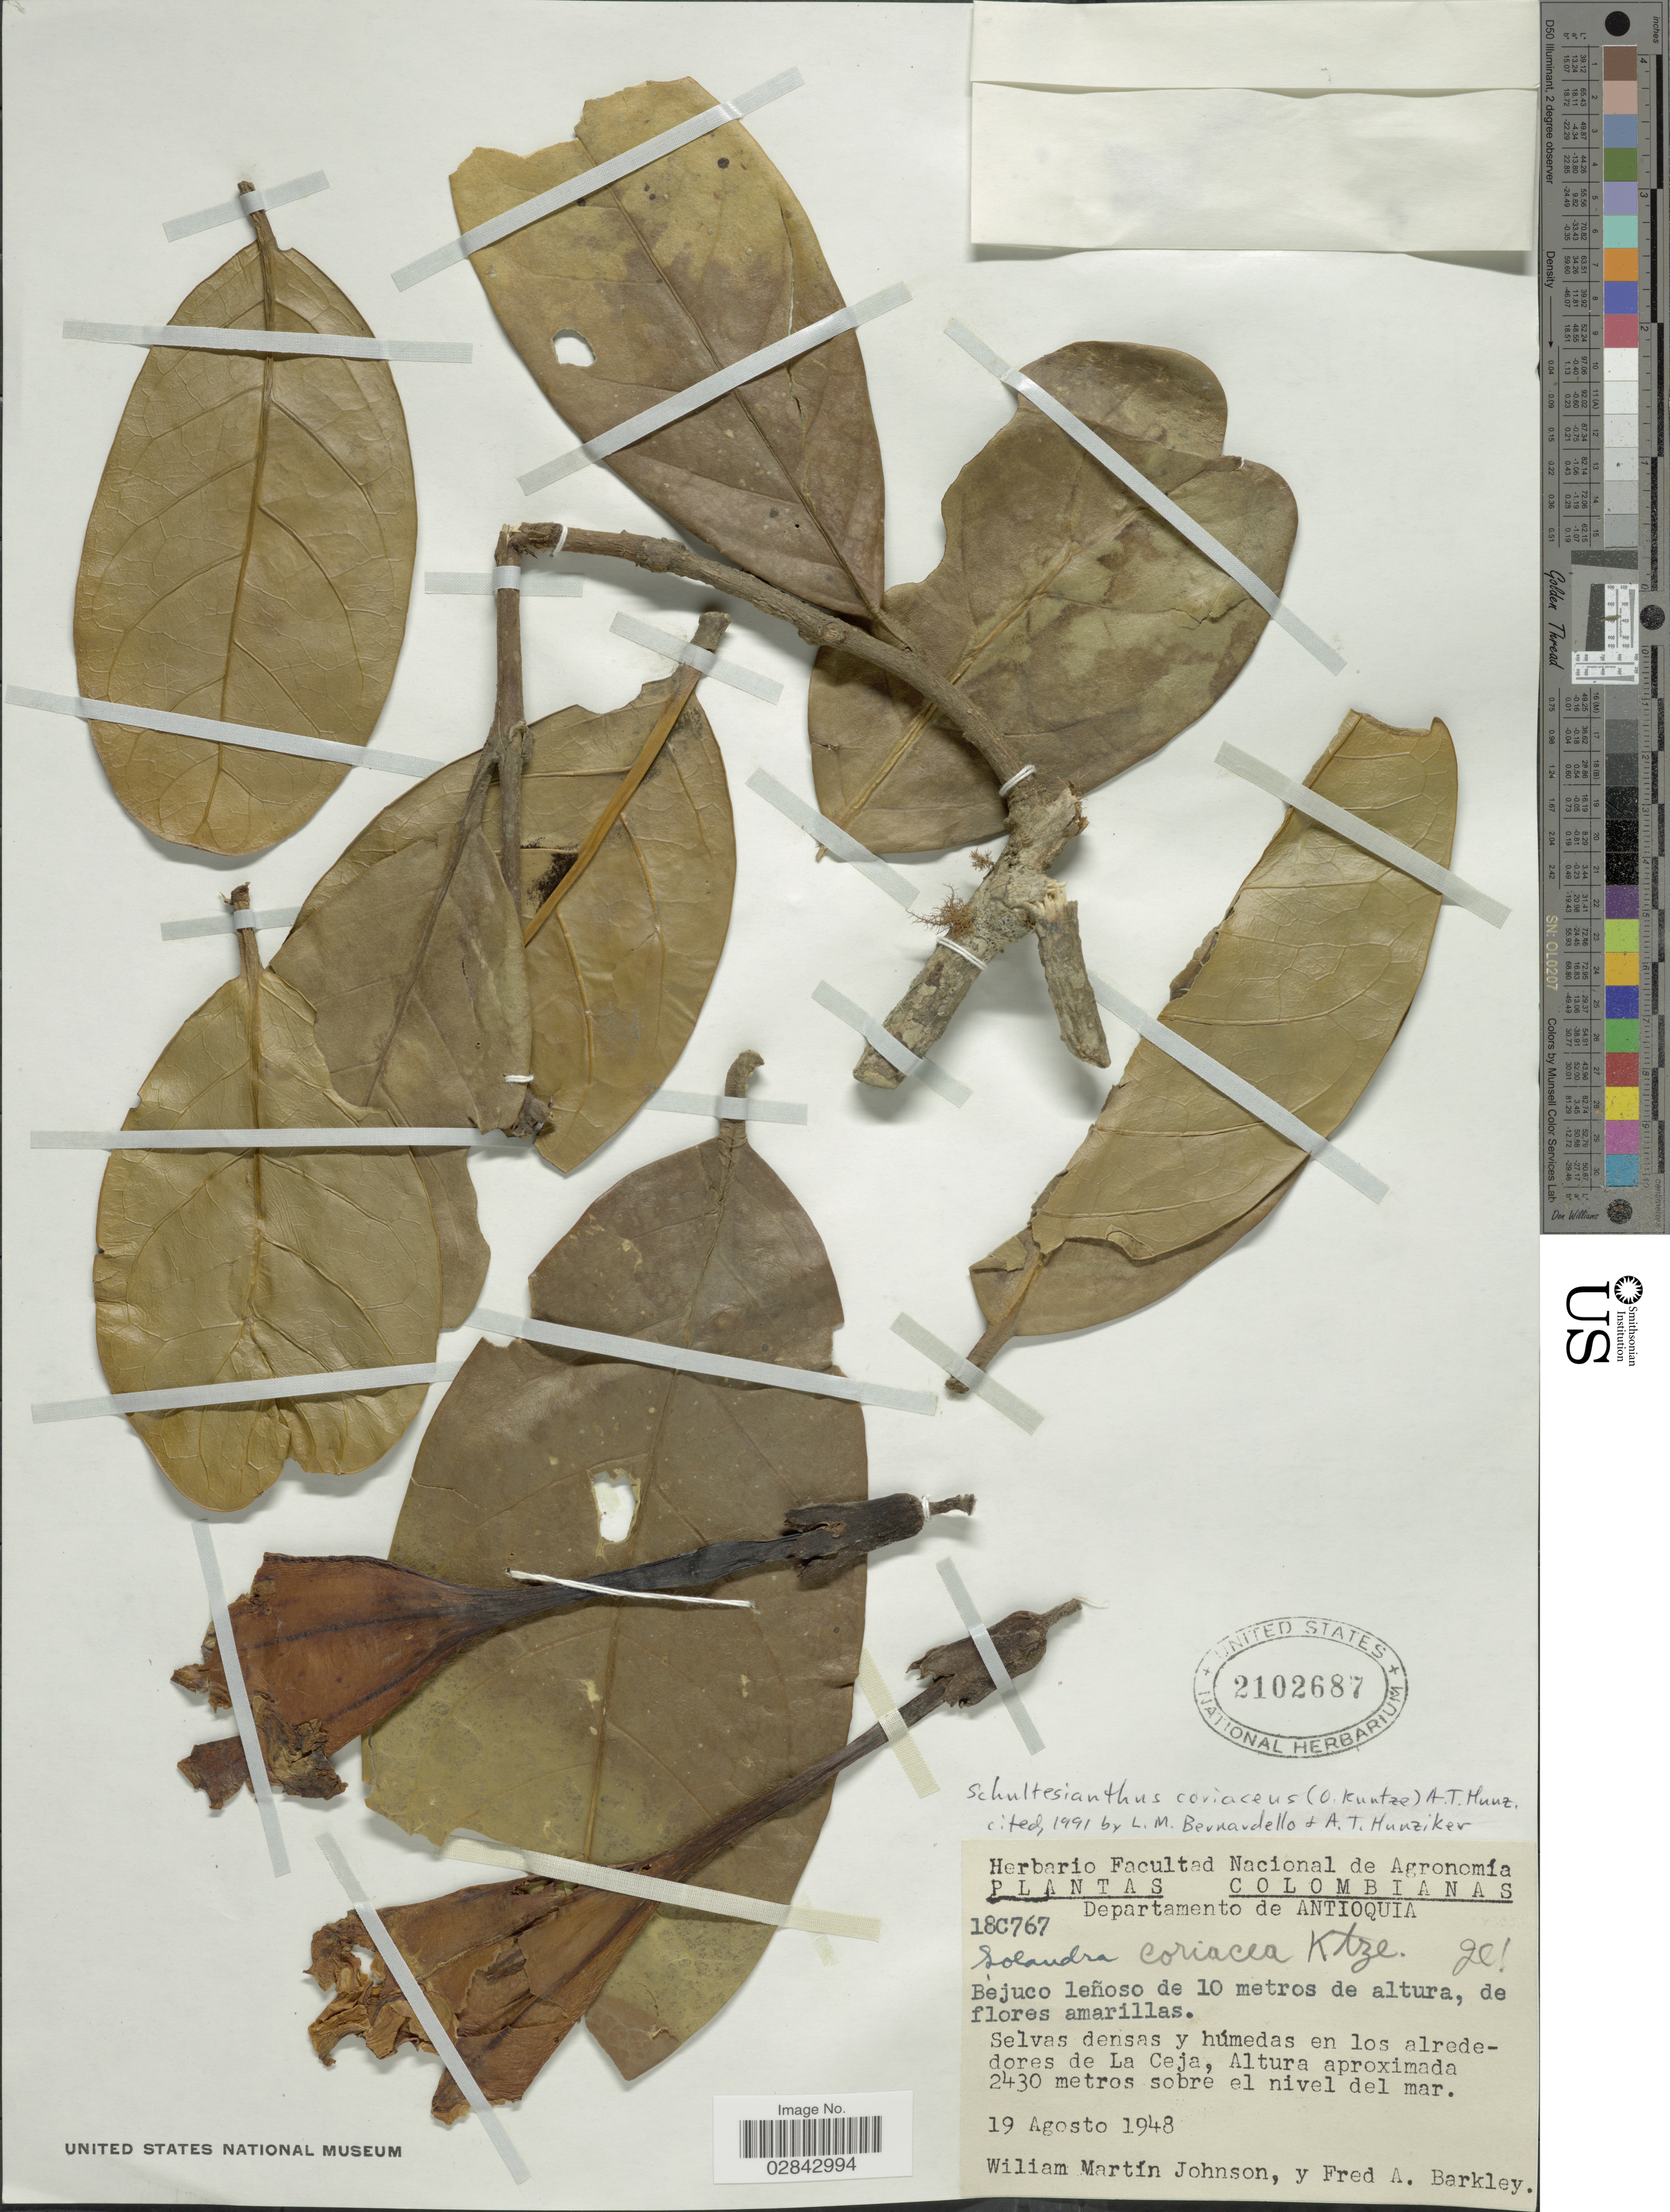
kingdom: Plantae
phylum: Tracheophyta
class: Magnoliopsida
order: Solanales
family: Solanaceae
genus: Schultesianthus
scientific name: Schultesianthus coriaceus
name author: (Kuntze) Hunz.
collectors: W. M. Johnson & F. A. Barkley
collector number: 18C767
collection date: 1948-08-19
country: Colombia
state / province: Antioquia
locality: Departamento de Antioquia. En los alrededores de La Ceja.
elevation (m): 2430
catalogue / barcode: US 2102687